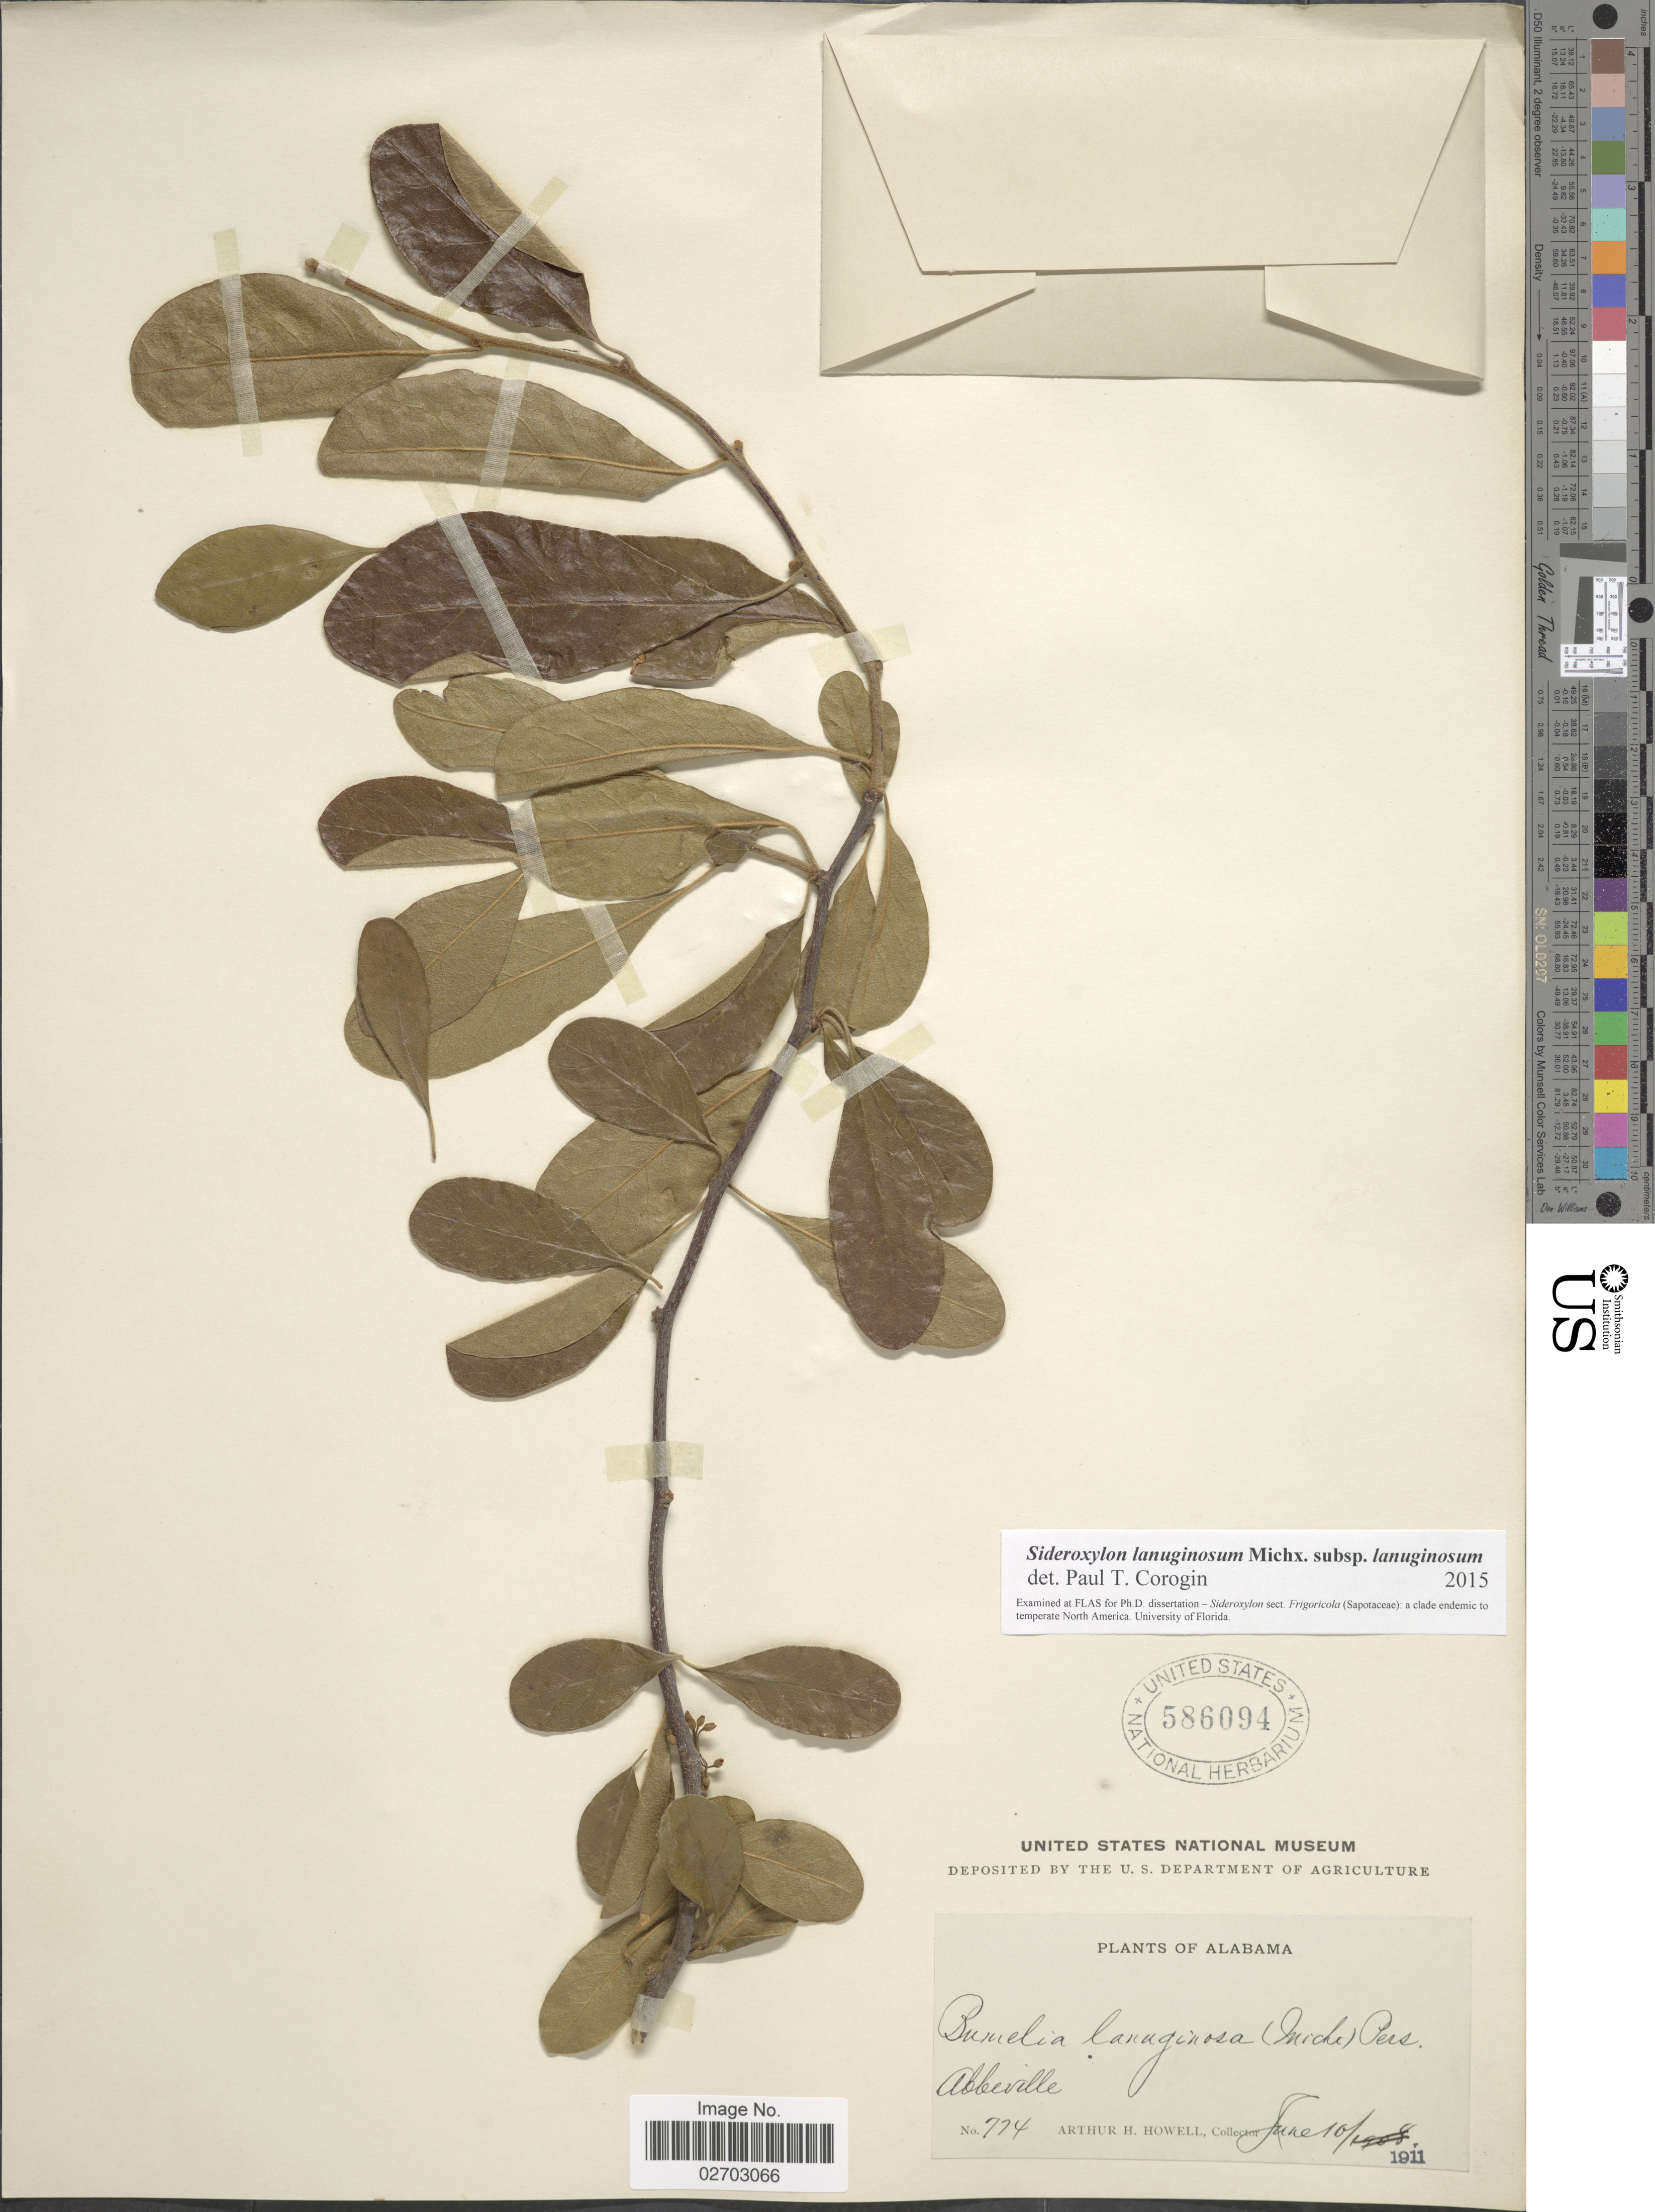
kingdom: Plantae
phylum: Tracheophyta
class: Magnoliopsida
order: Ericales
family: Sapotaceae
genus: Sideroxylon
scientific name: Sideroxylon lanuginosum subsp. lanuginosum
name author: Michx.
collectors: A. H. Howell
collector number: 774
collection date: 1911-06-10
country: United States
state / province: Alabama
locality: Abbeville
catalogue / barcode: US 586094